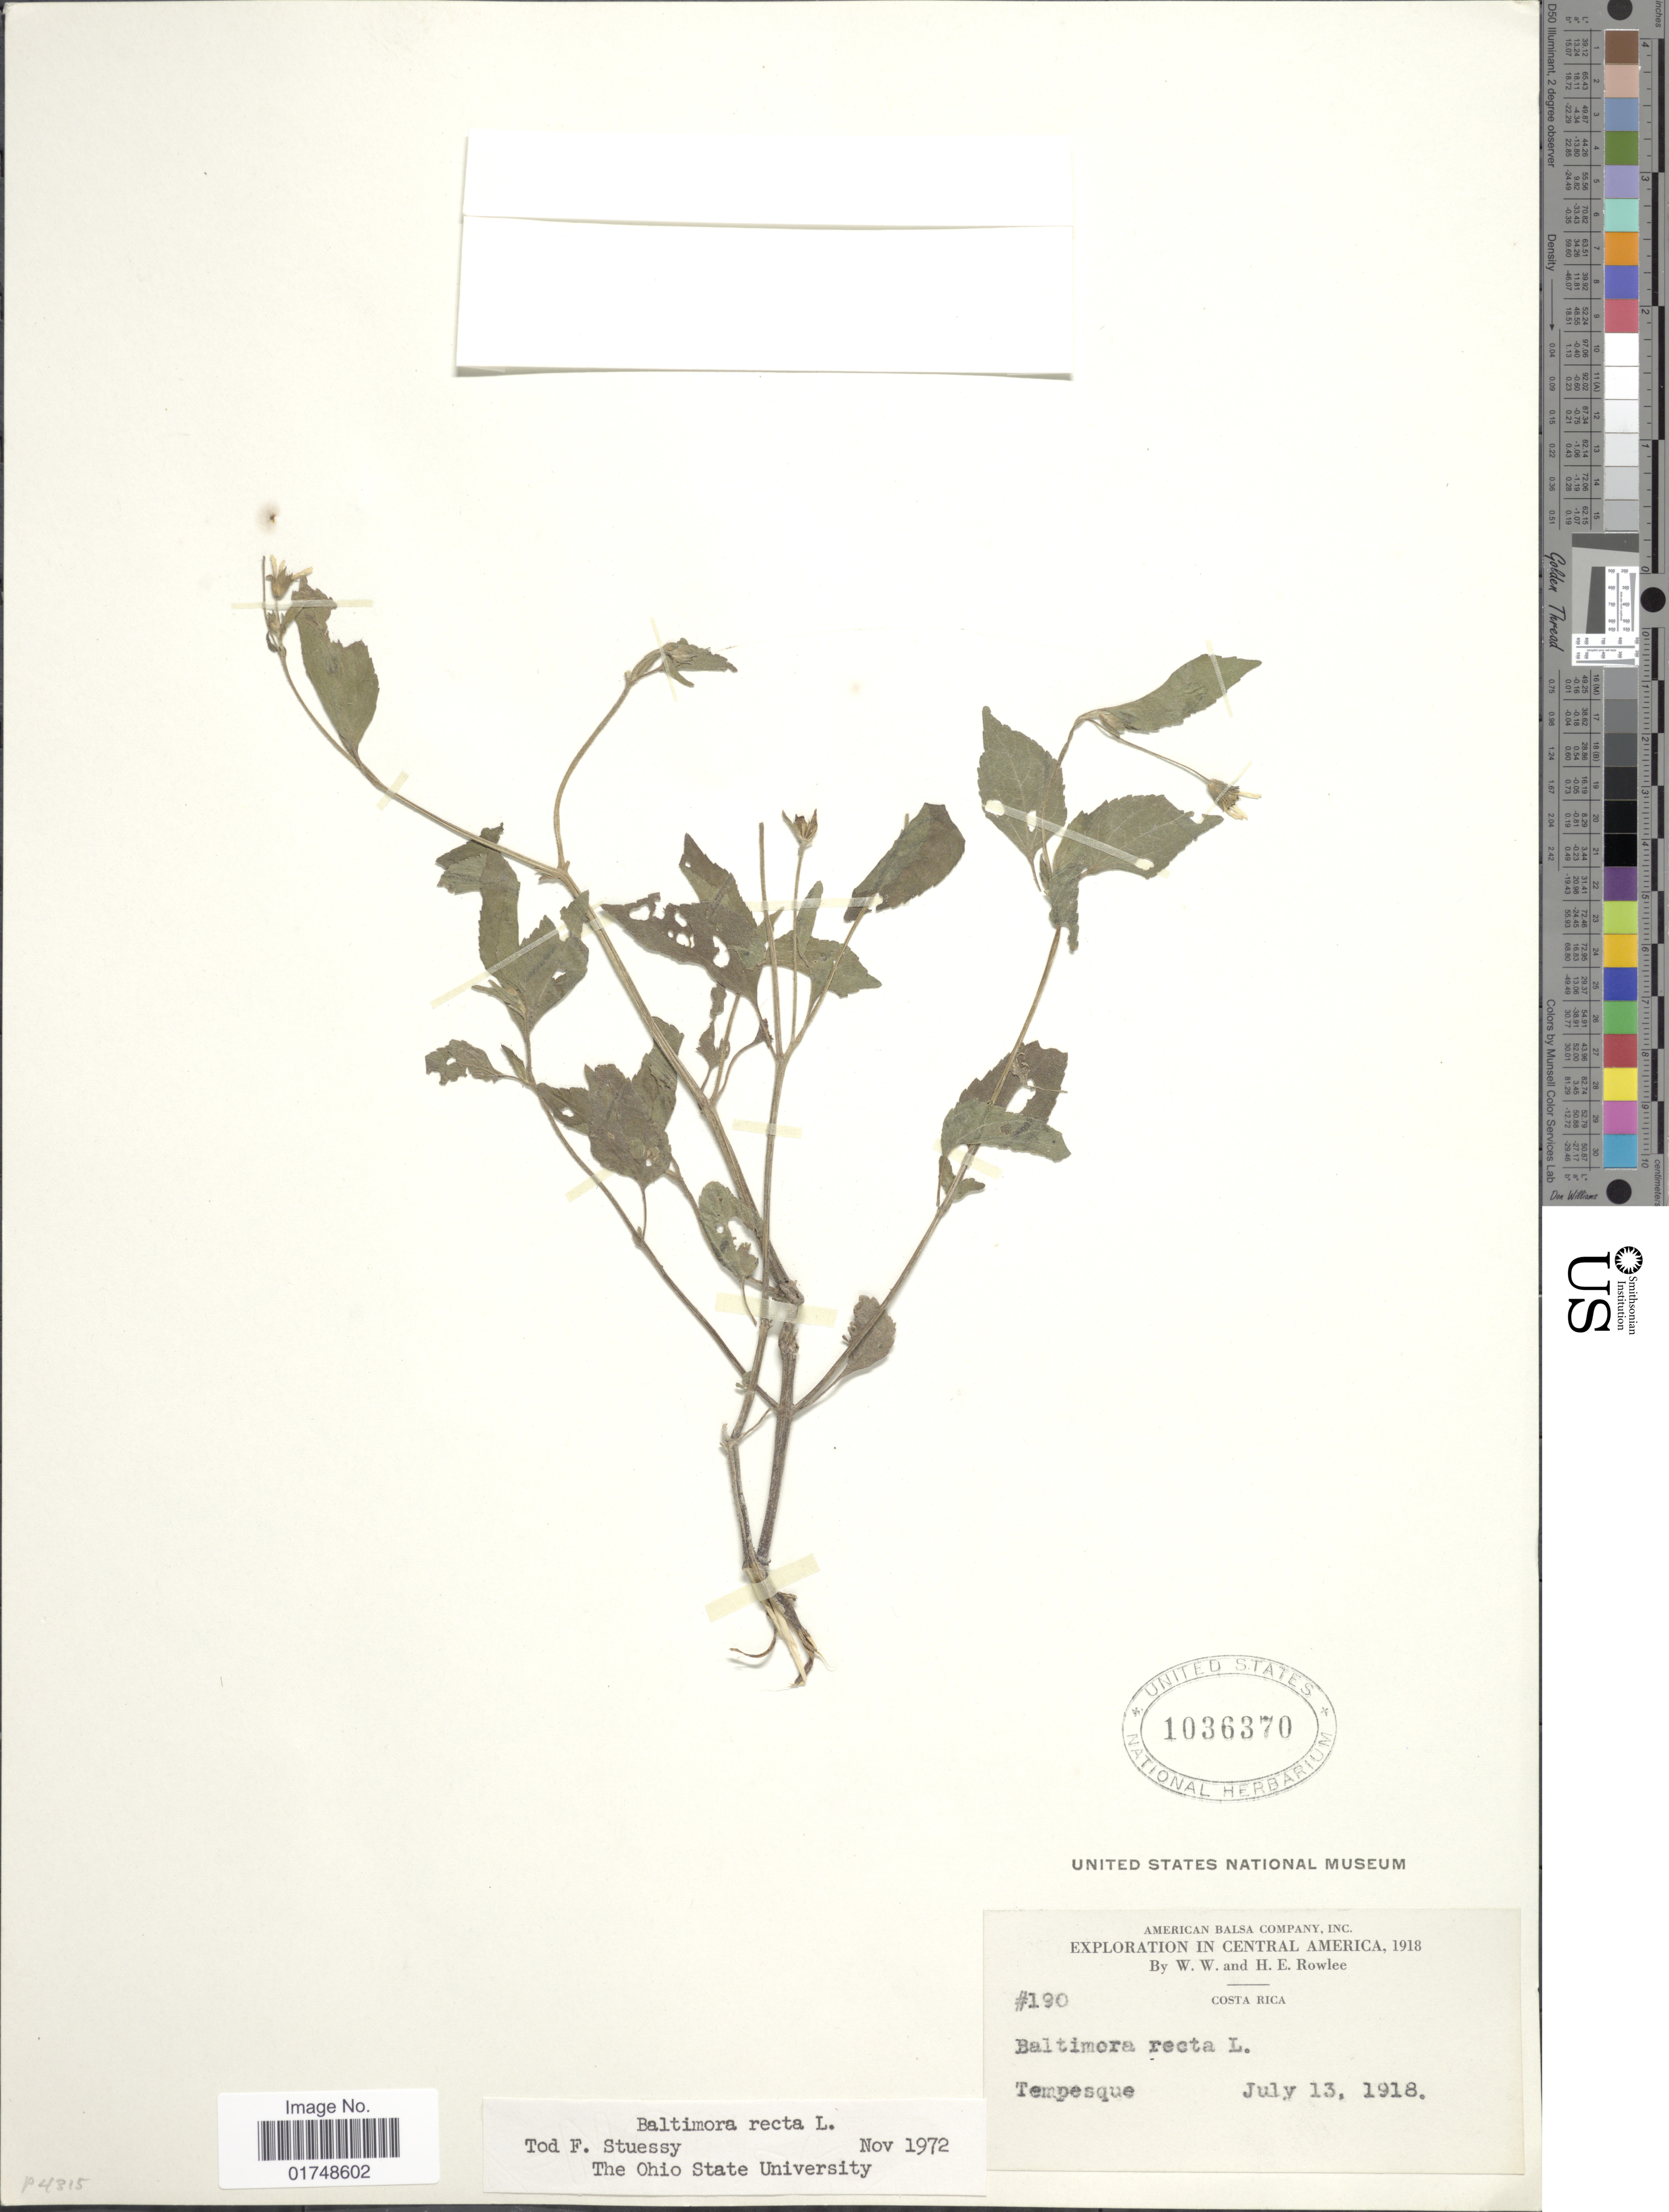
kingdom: Plantae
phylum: Tracheophyta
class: Magnoliopsida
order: Asterales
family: Asteraceae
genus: Baltimora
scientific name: Baltimora recta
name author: L.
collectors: W. W. Rowlee & H. E. Rowlee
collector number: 190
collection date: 1918-07-13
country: Costa Rica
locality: Tempesque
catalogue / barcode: US 1036370